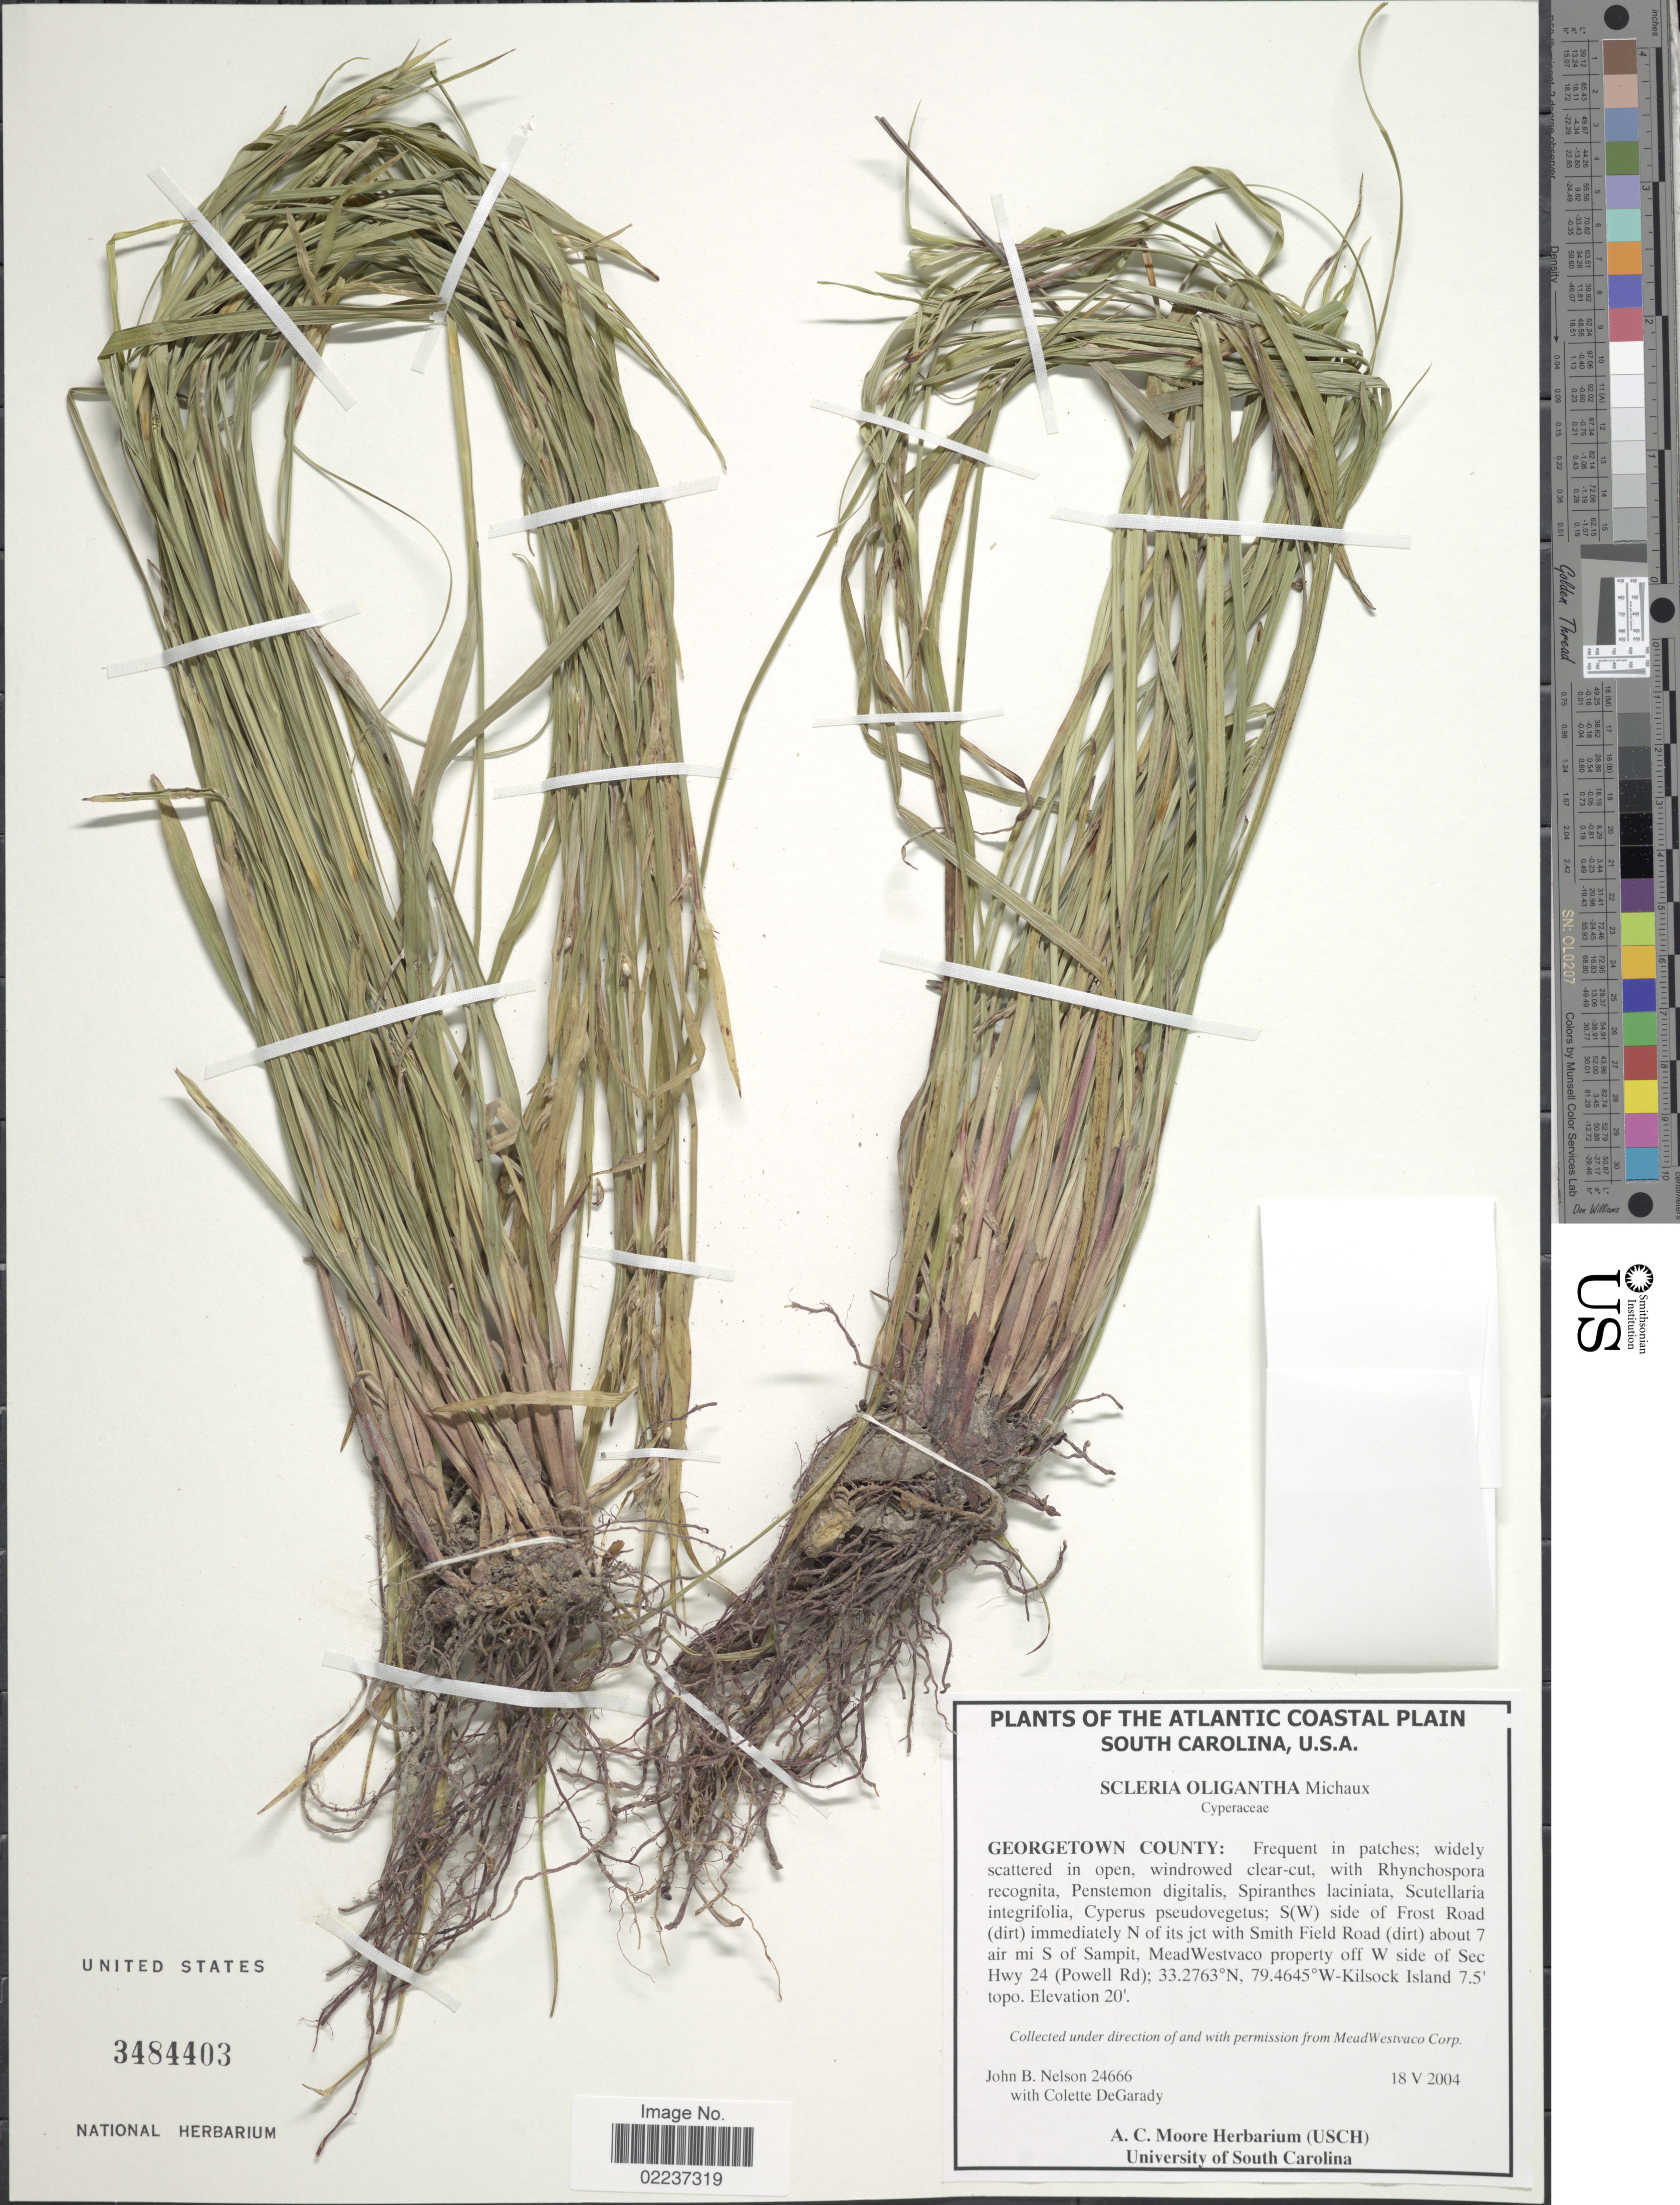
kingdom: Plantae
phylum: Tracheophyta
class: Liliopsida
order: Poales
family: Cyperaceae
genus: Scleria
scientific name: Scleria oligantha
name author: Michx.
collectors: J. B. Nelson & C. DeGarady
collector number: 24666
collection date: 2004-05-18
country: United States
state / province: South Carolina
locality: Atlantic Coastal Plain, Georgetown County: S(W) side of Frost Road (dirt) immediately N of its jct with Smith Field Road (dirt) about 7 air mi S of Sampit, MeadWestvaco property off W side of Sec Hwy 24 (Powell Rd), Kilsock Island 7.5' topo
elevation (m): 6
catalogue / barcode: US 3484403